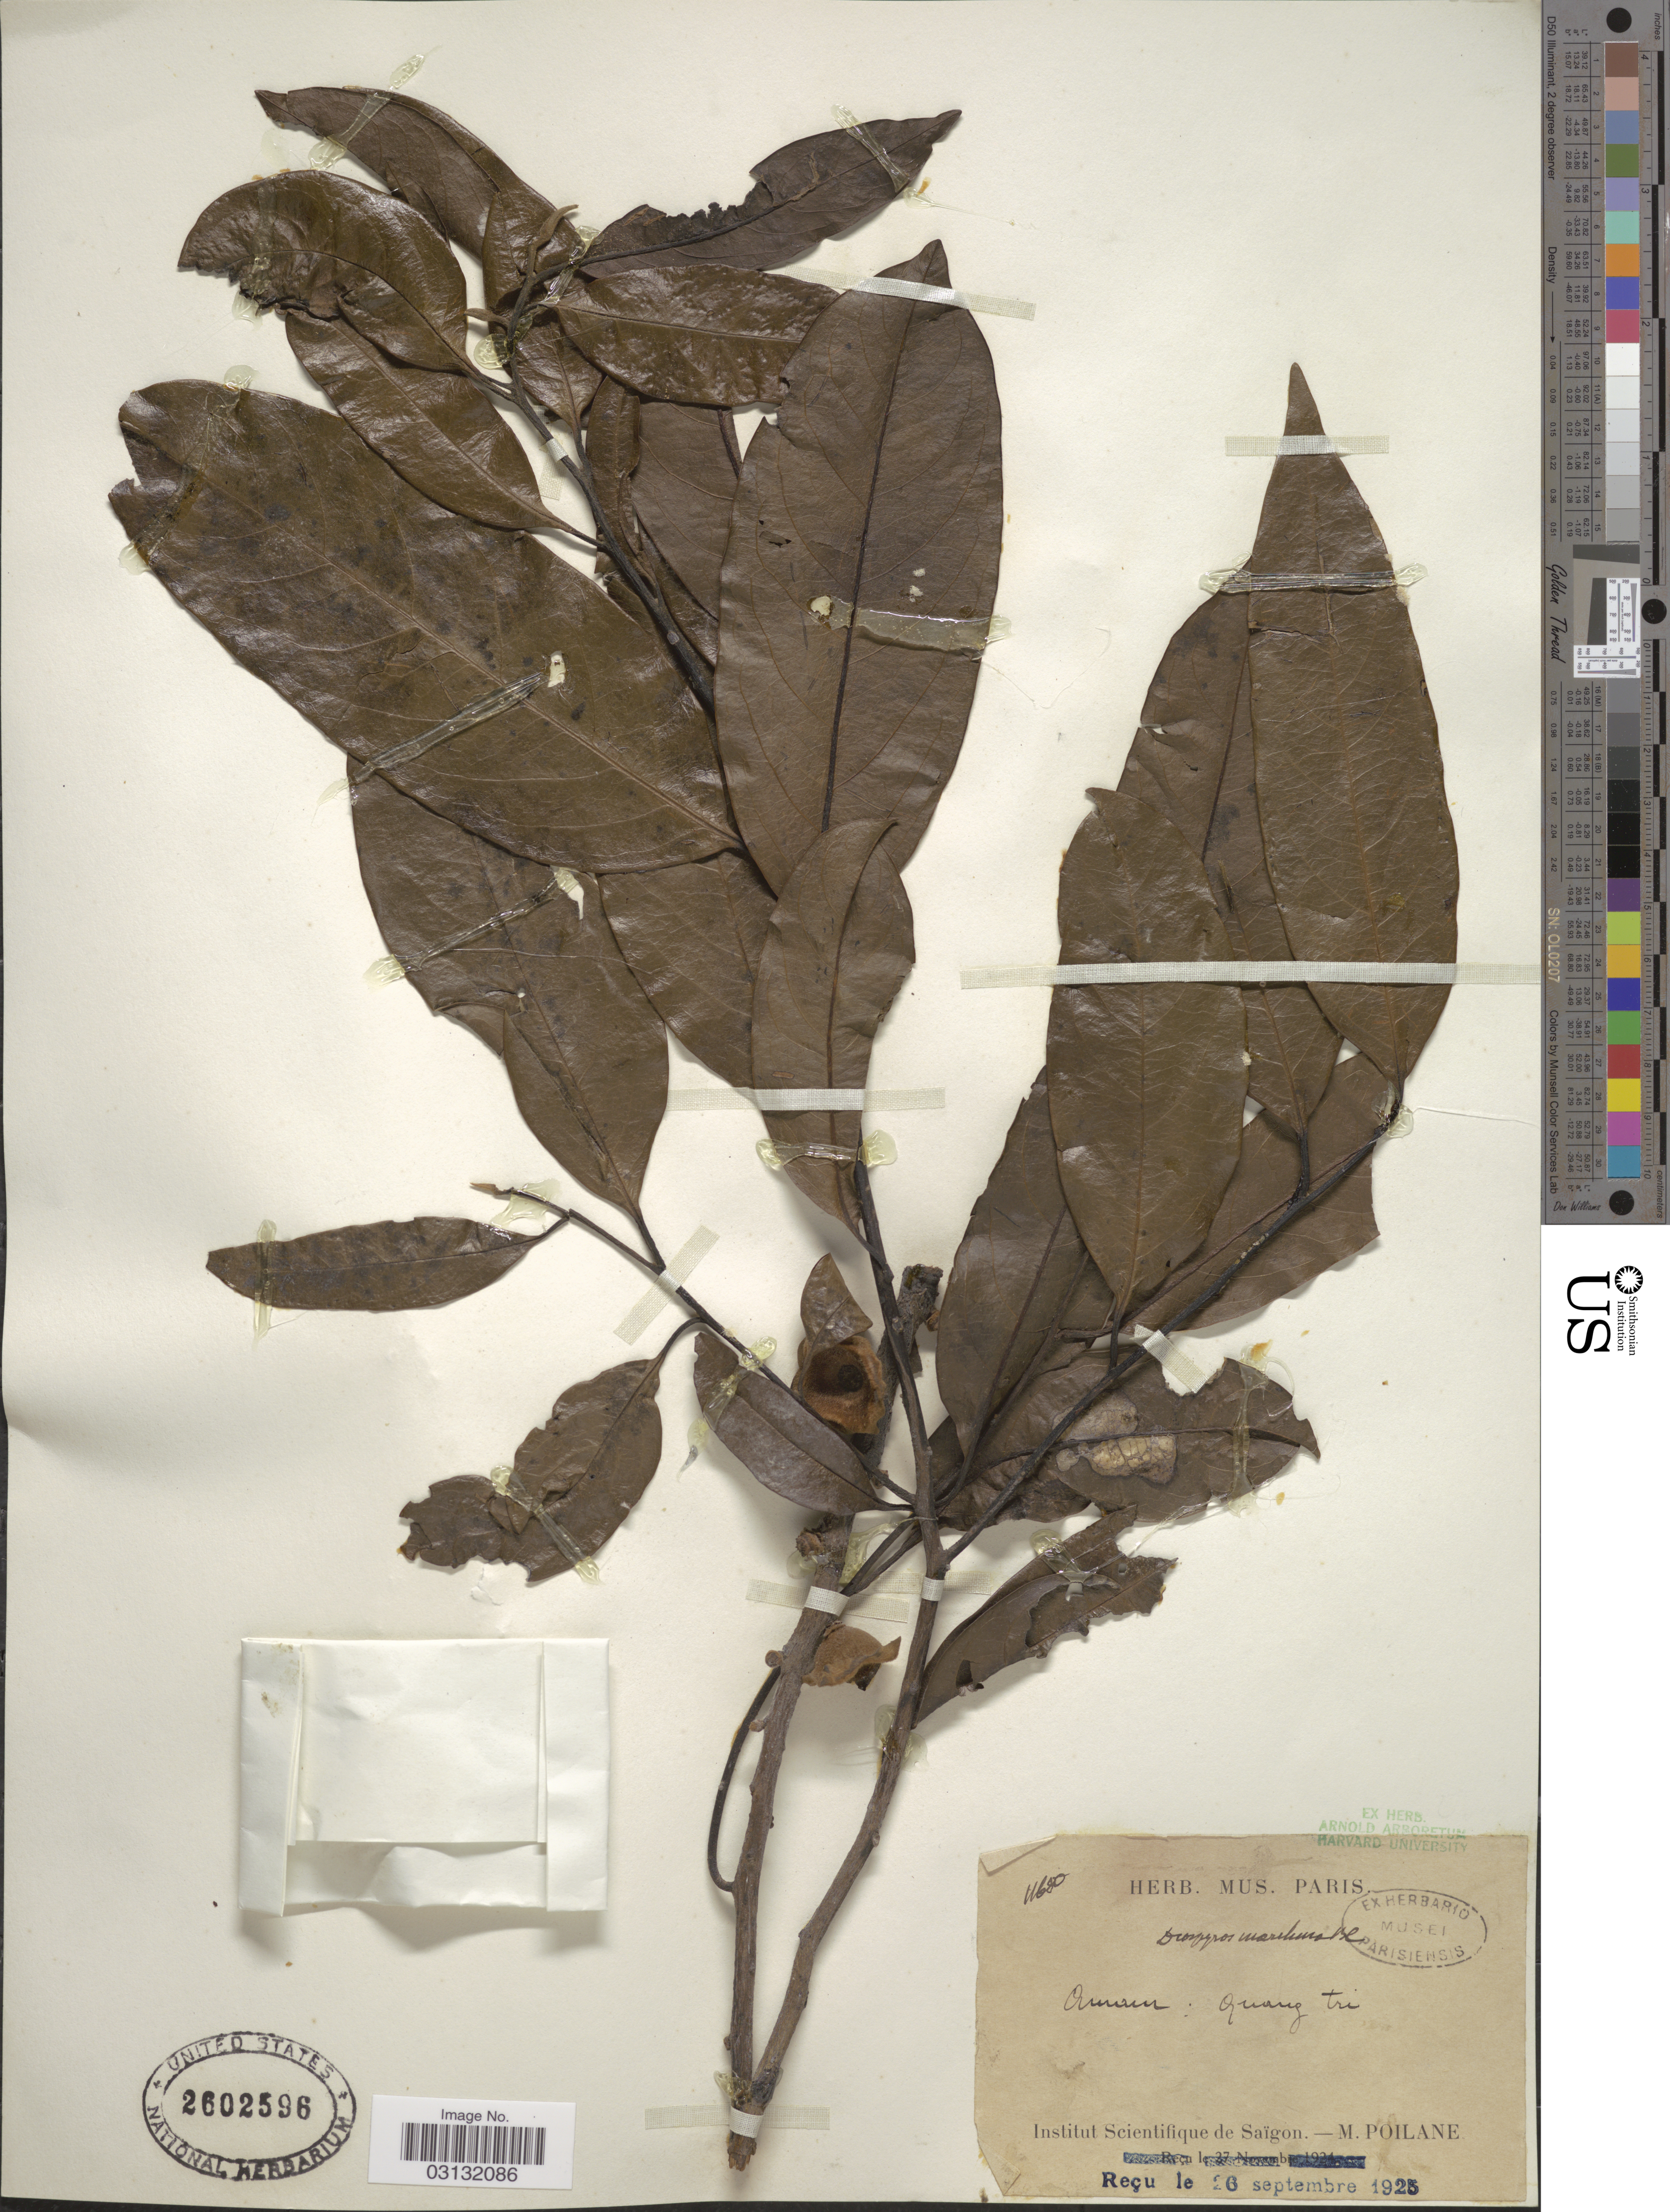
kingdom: Plantae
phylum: Tracheophyta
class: Magnoliopsida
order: Ericales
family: Ebenaceae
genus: Diospyros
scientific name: Diospyros maritima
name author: Blume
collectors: M. Poilane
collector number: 11680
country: Vietnam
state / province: Quang Tri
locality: Annam: Quang tri.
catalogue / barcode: US 2602596